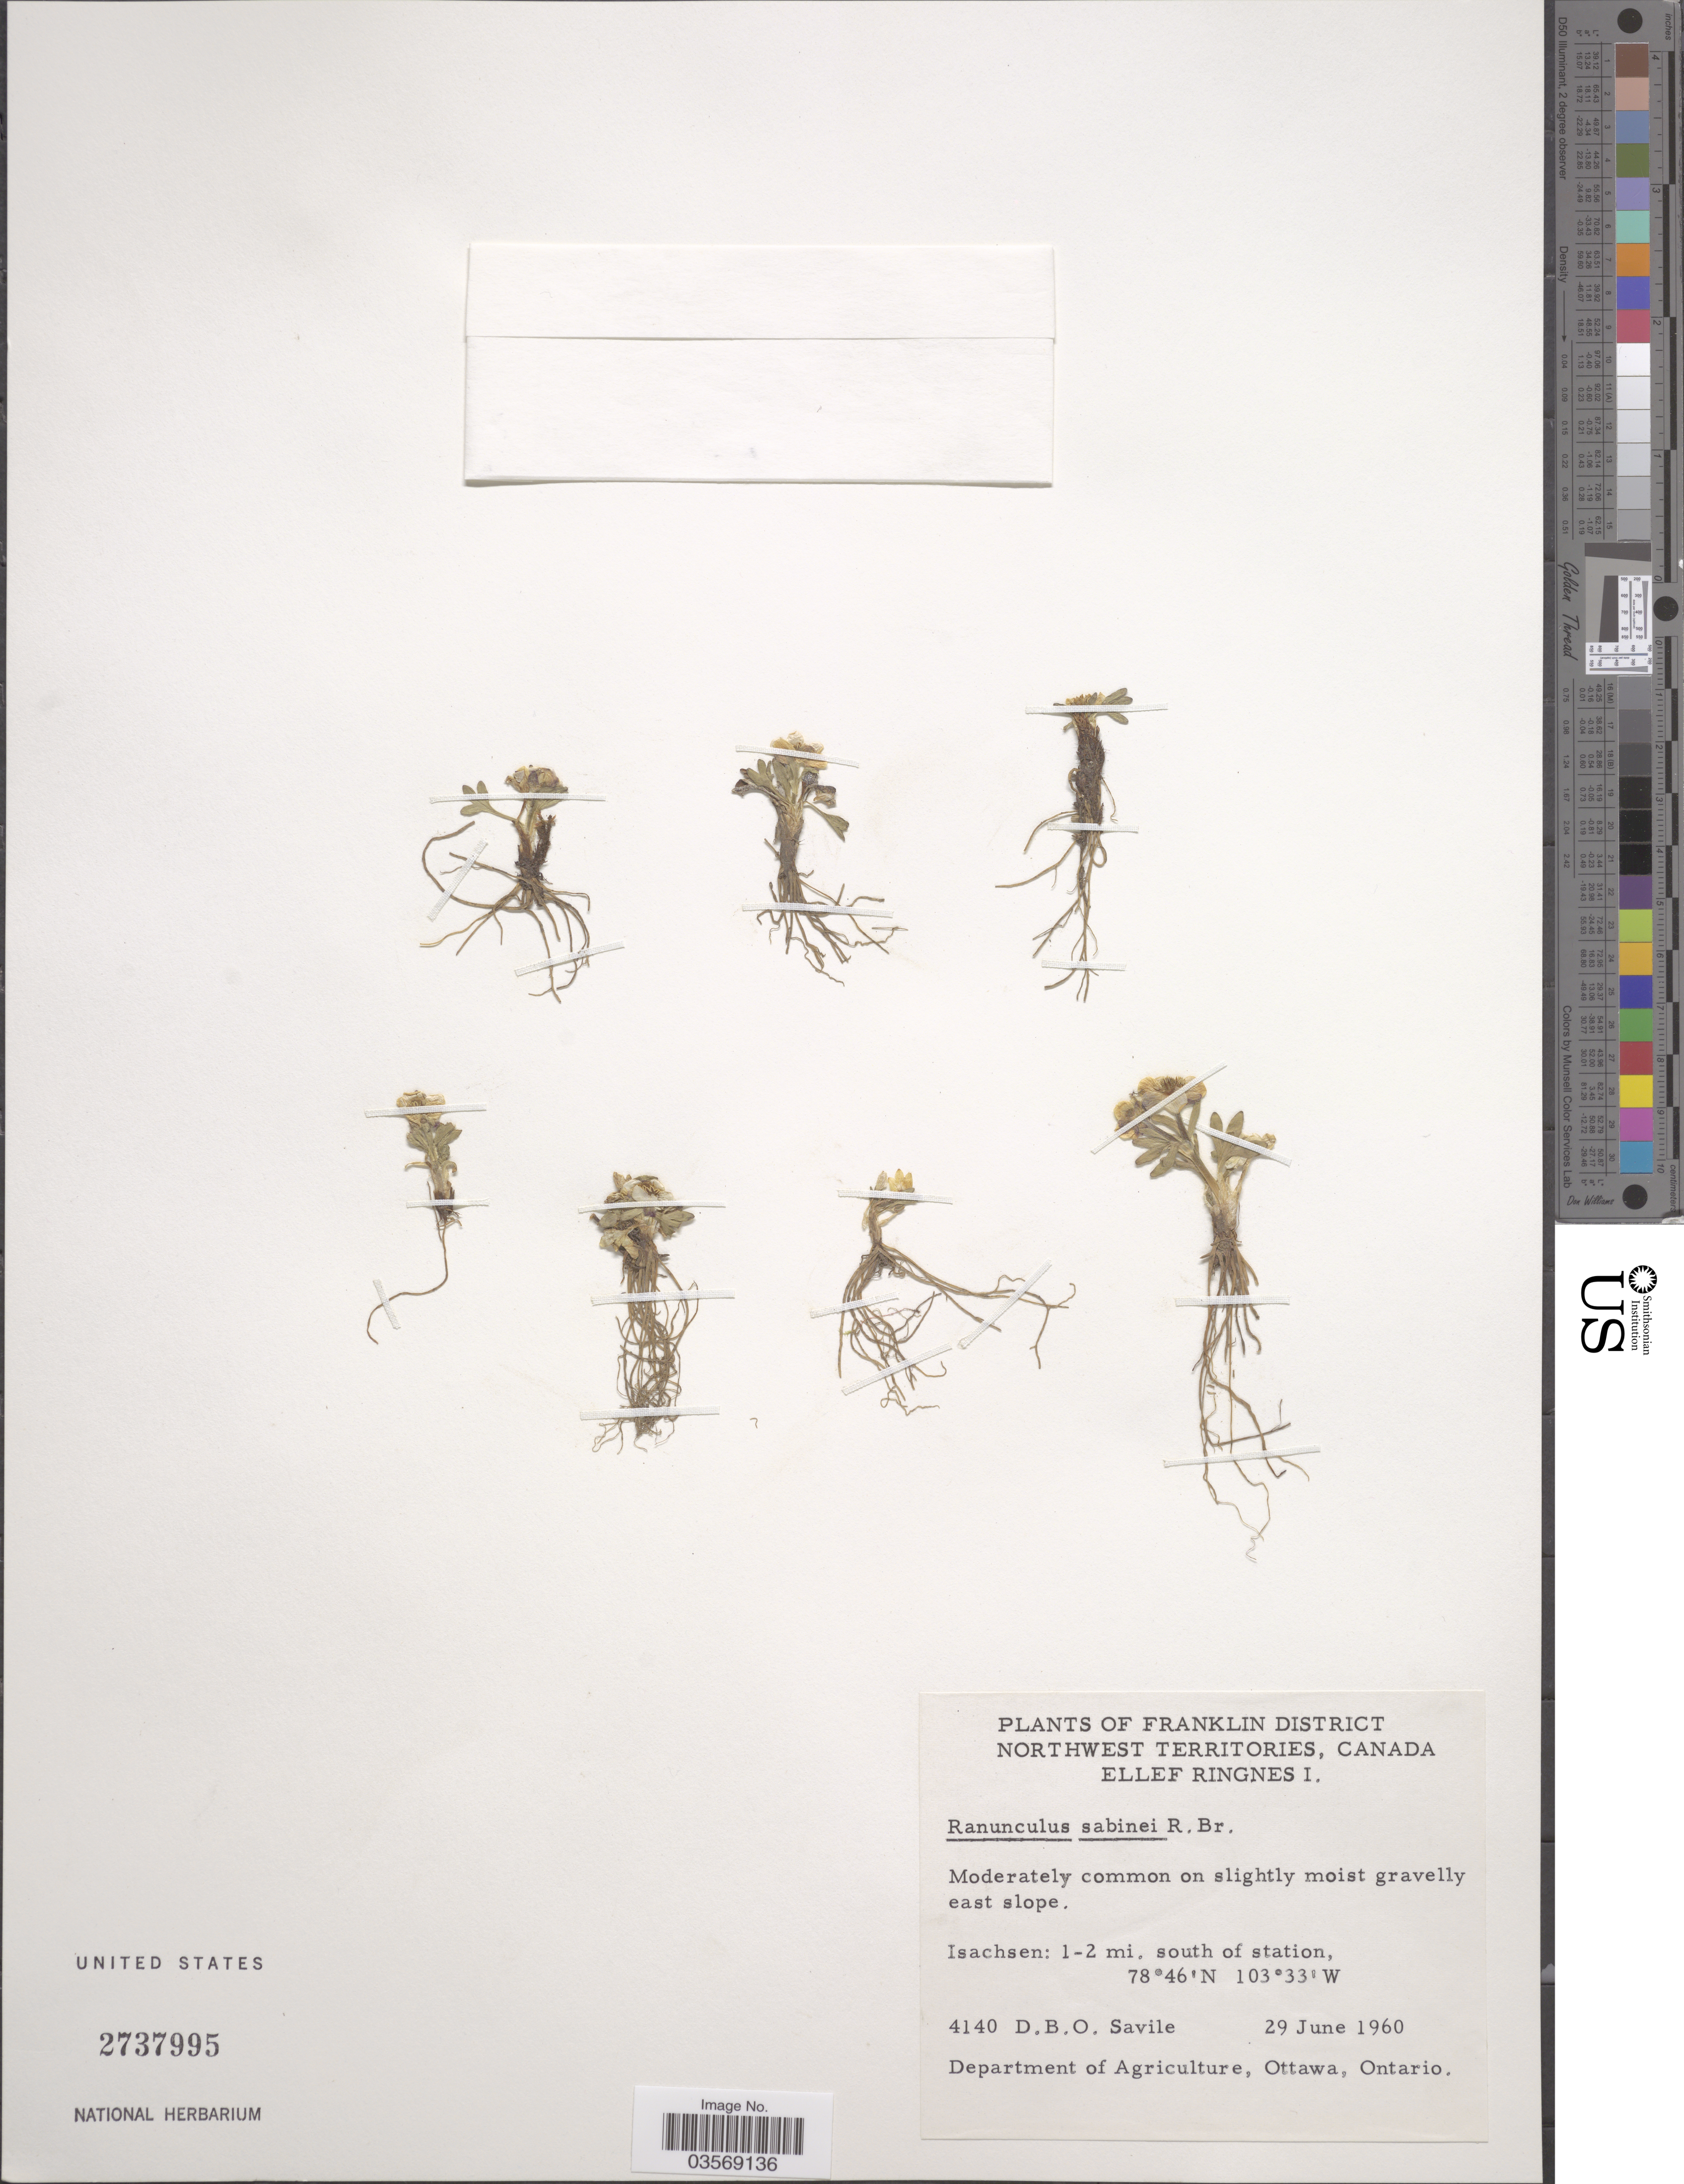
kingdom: Plantae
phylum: Tracheophyta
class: Magnoliopsida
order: Ranunculales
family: Ranunculaceae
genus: Ranunculus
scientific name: Ranunculus sabinei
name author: R. Br.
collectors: D. Savile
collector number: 4140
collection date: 1960-06-29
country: Canada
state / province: Northwest Territories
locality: Franklin District. Ellef Ringnes I. Isachsen: 1-2 mi. south of station.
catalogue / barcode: US 2737995